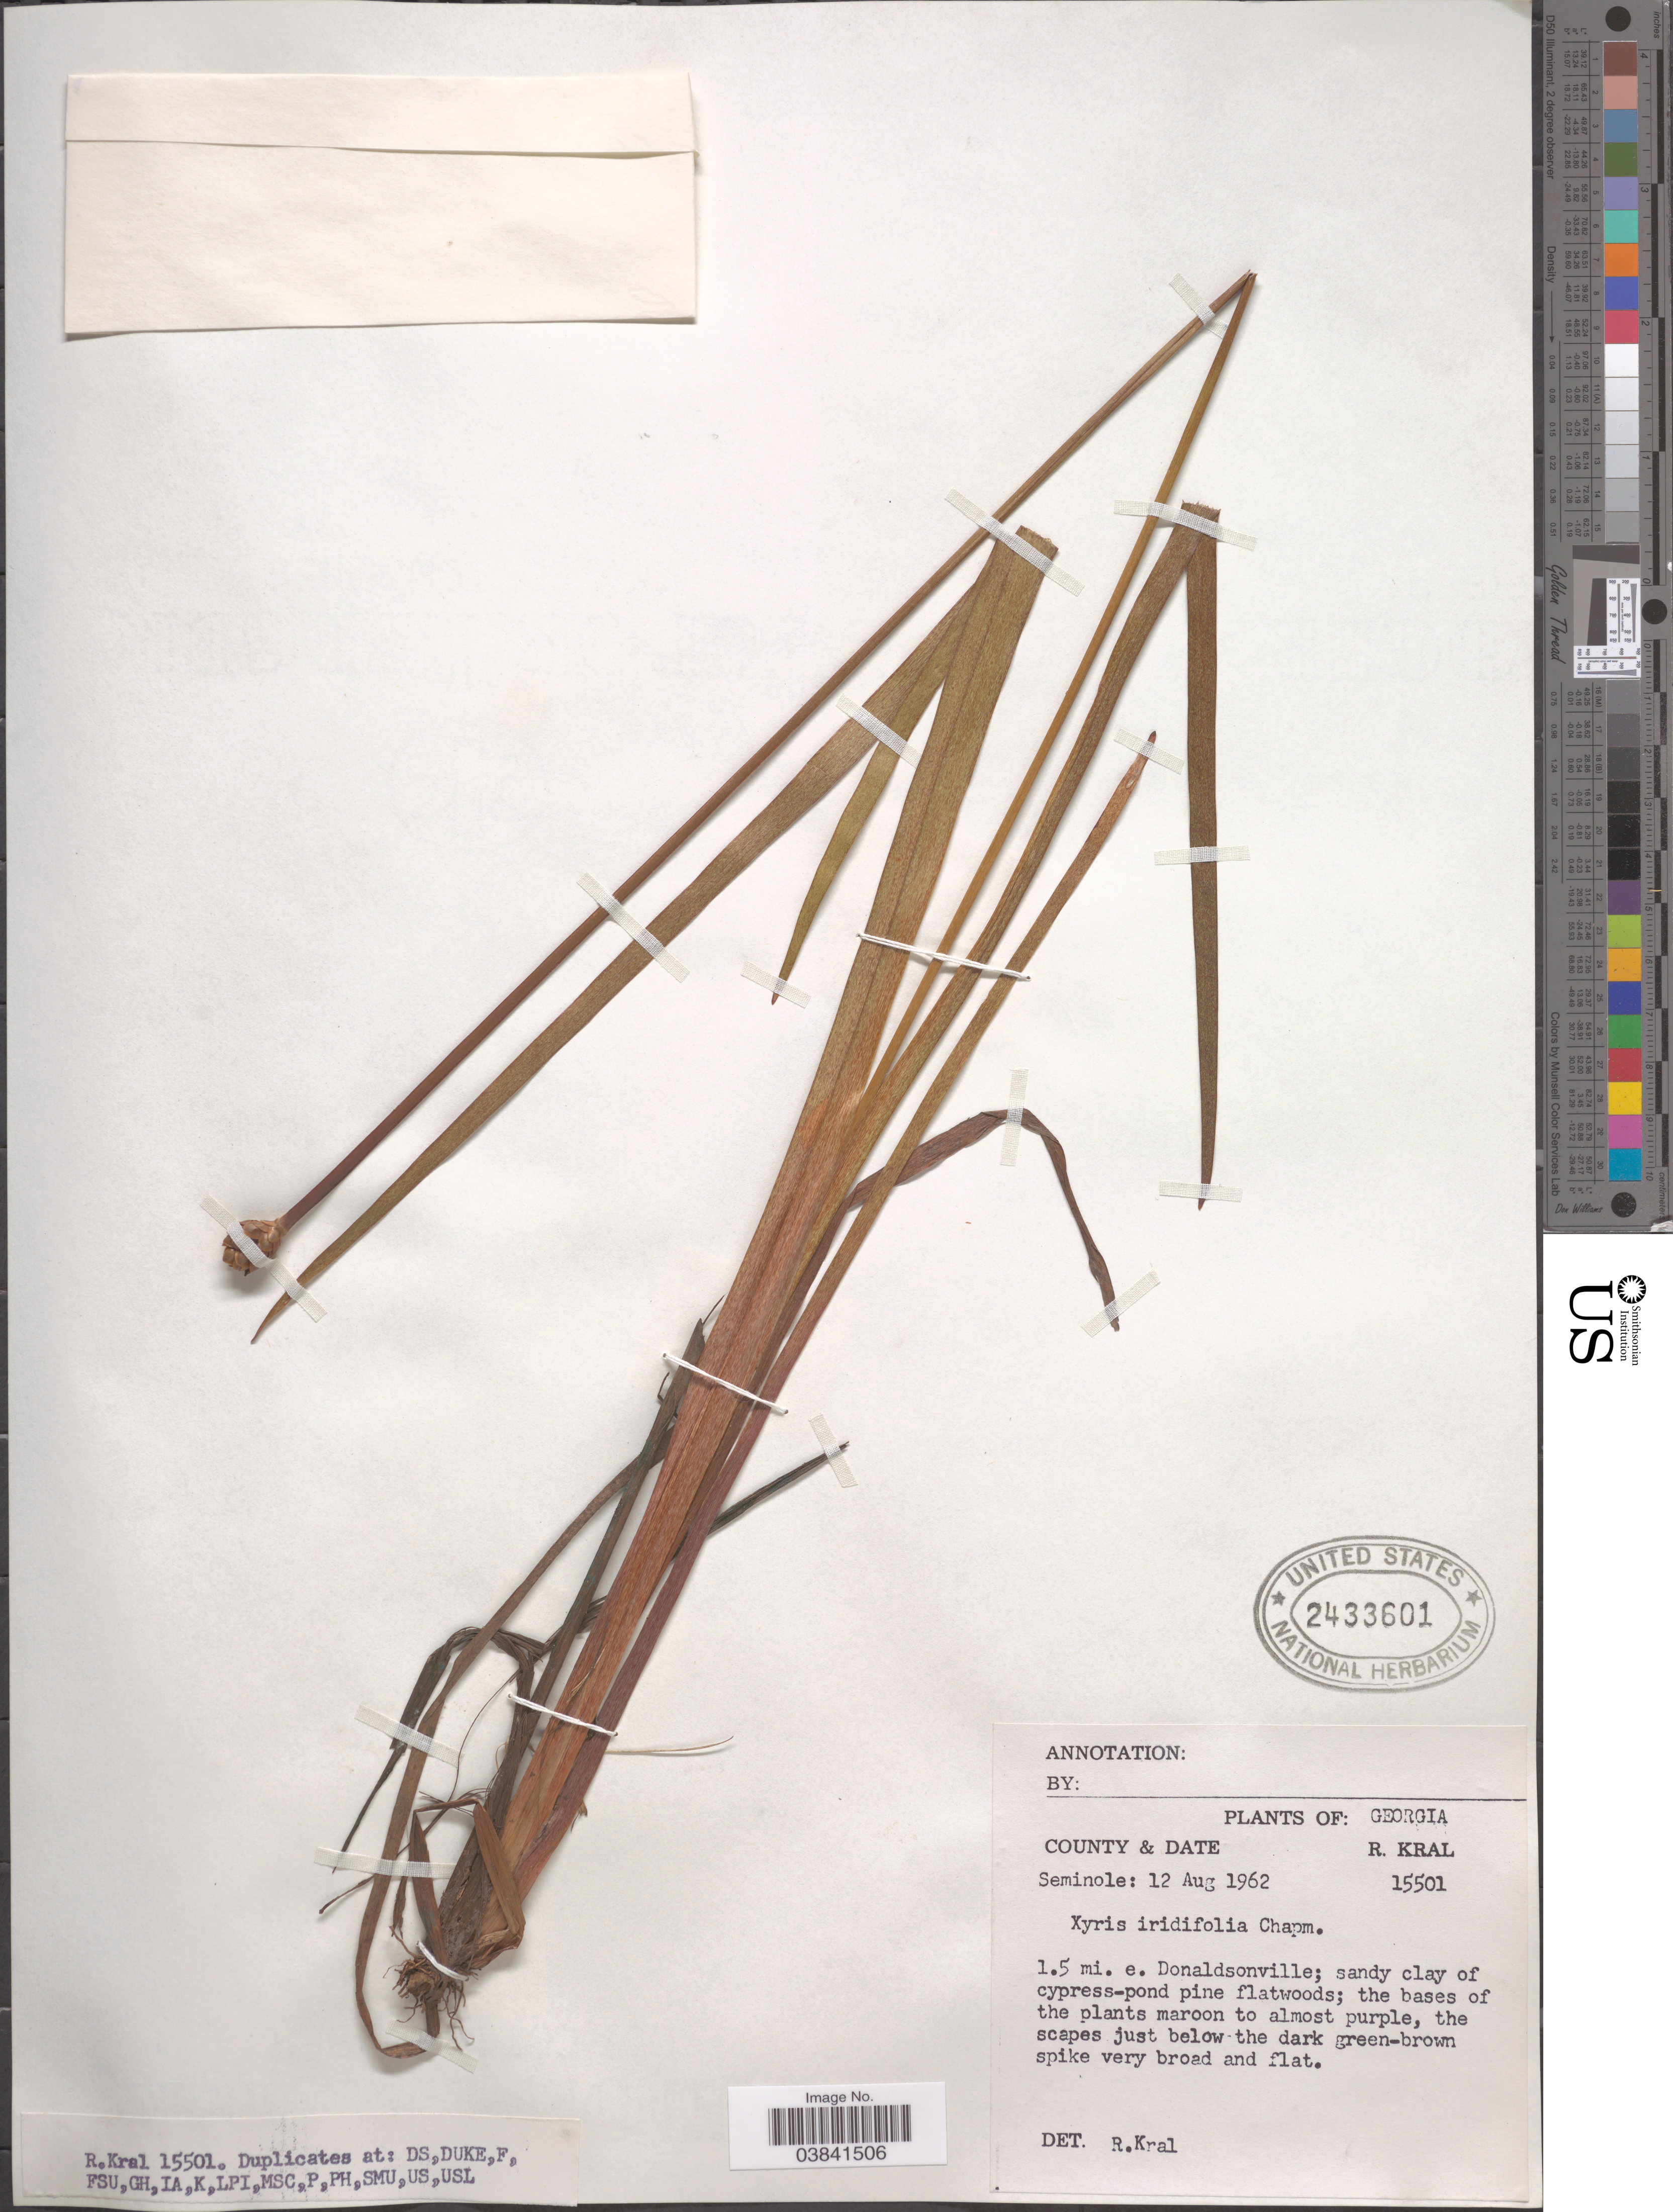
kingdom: Plantae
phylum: Tracheophyta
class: Liliopsida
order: Poales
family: Xyridaceae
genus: Xyris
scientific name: Xyris iridifolia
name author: Chapm.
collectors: R. Kral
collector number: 15501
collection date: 1962-08-12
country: United States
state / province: Georgia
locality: County Seminole: 1.5 mi. e. Donaldsonville.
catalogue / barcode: US 2433601